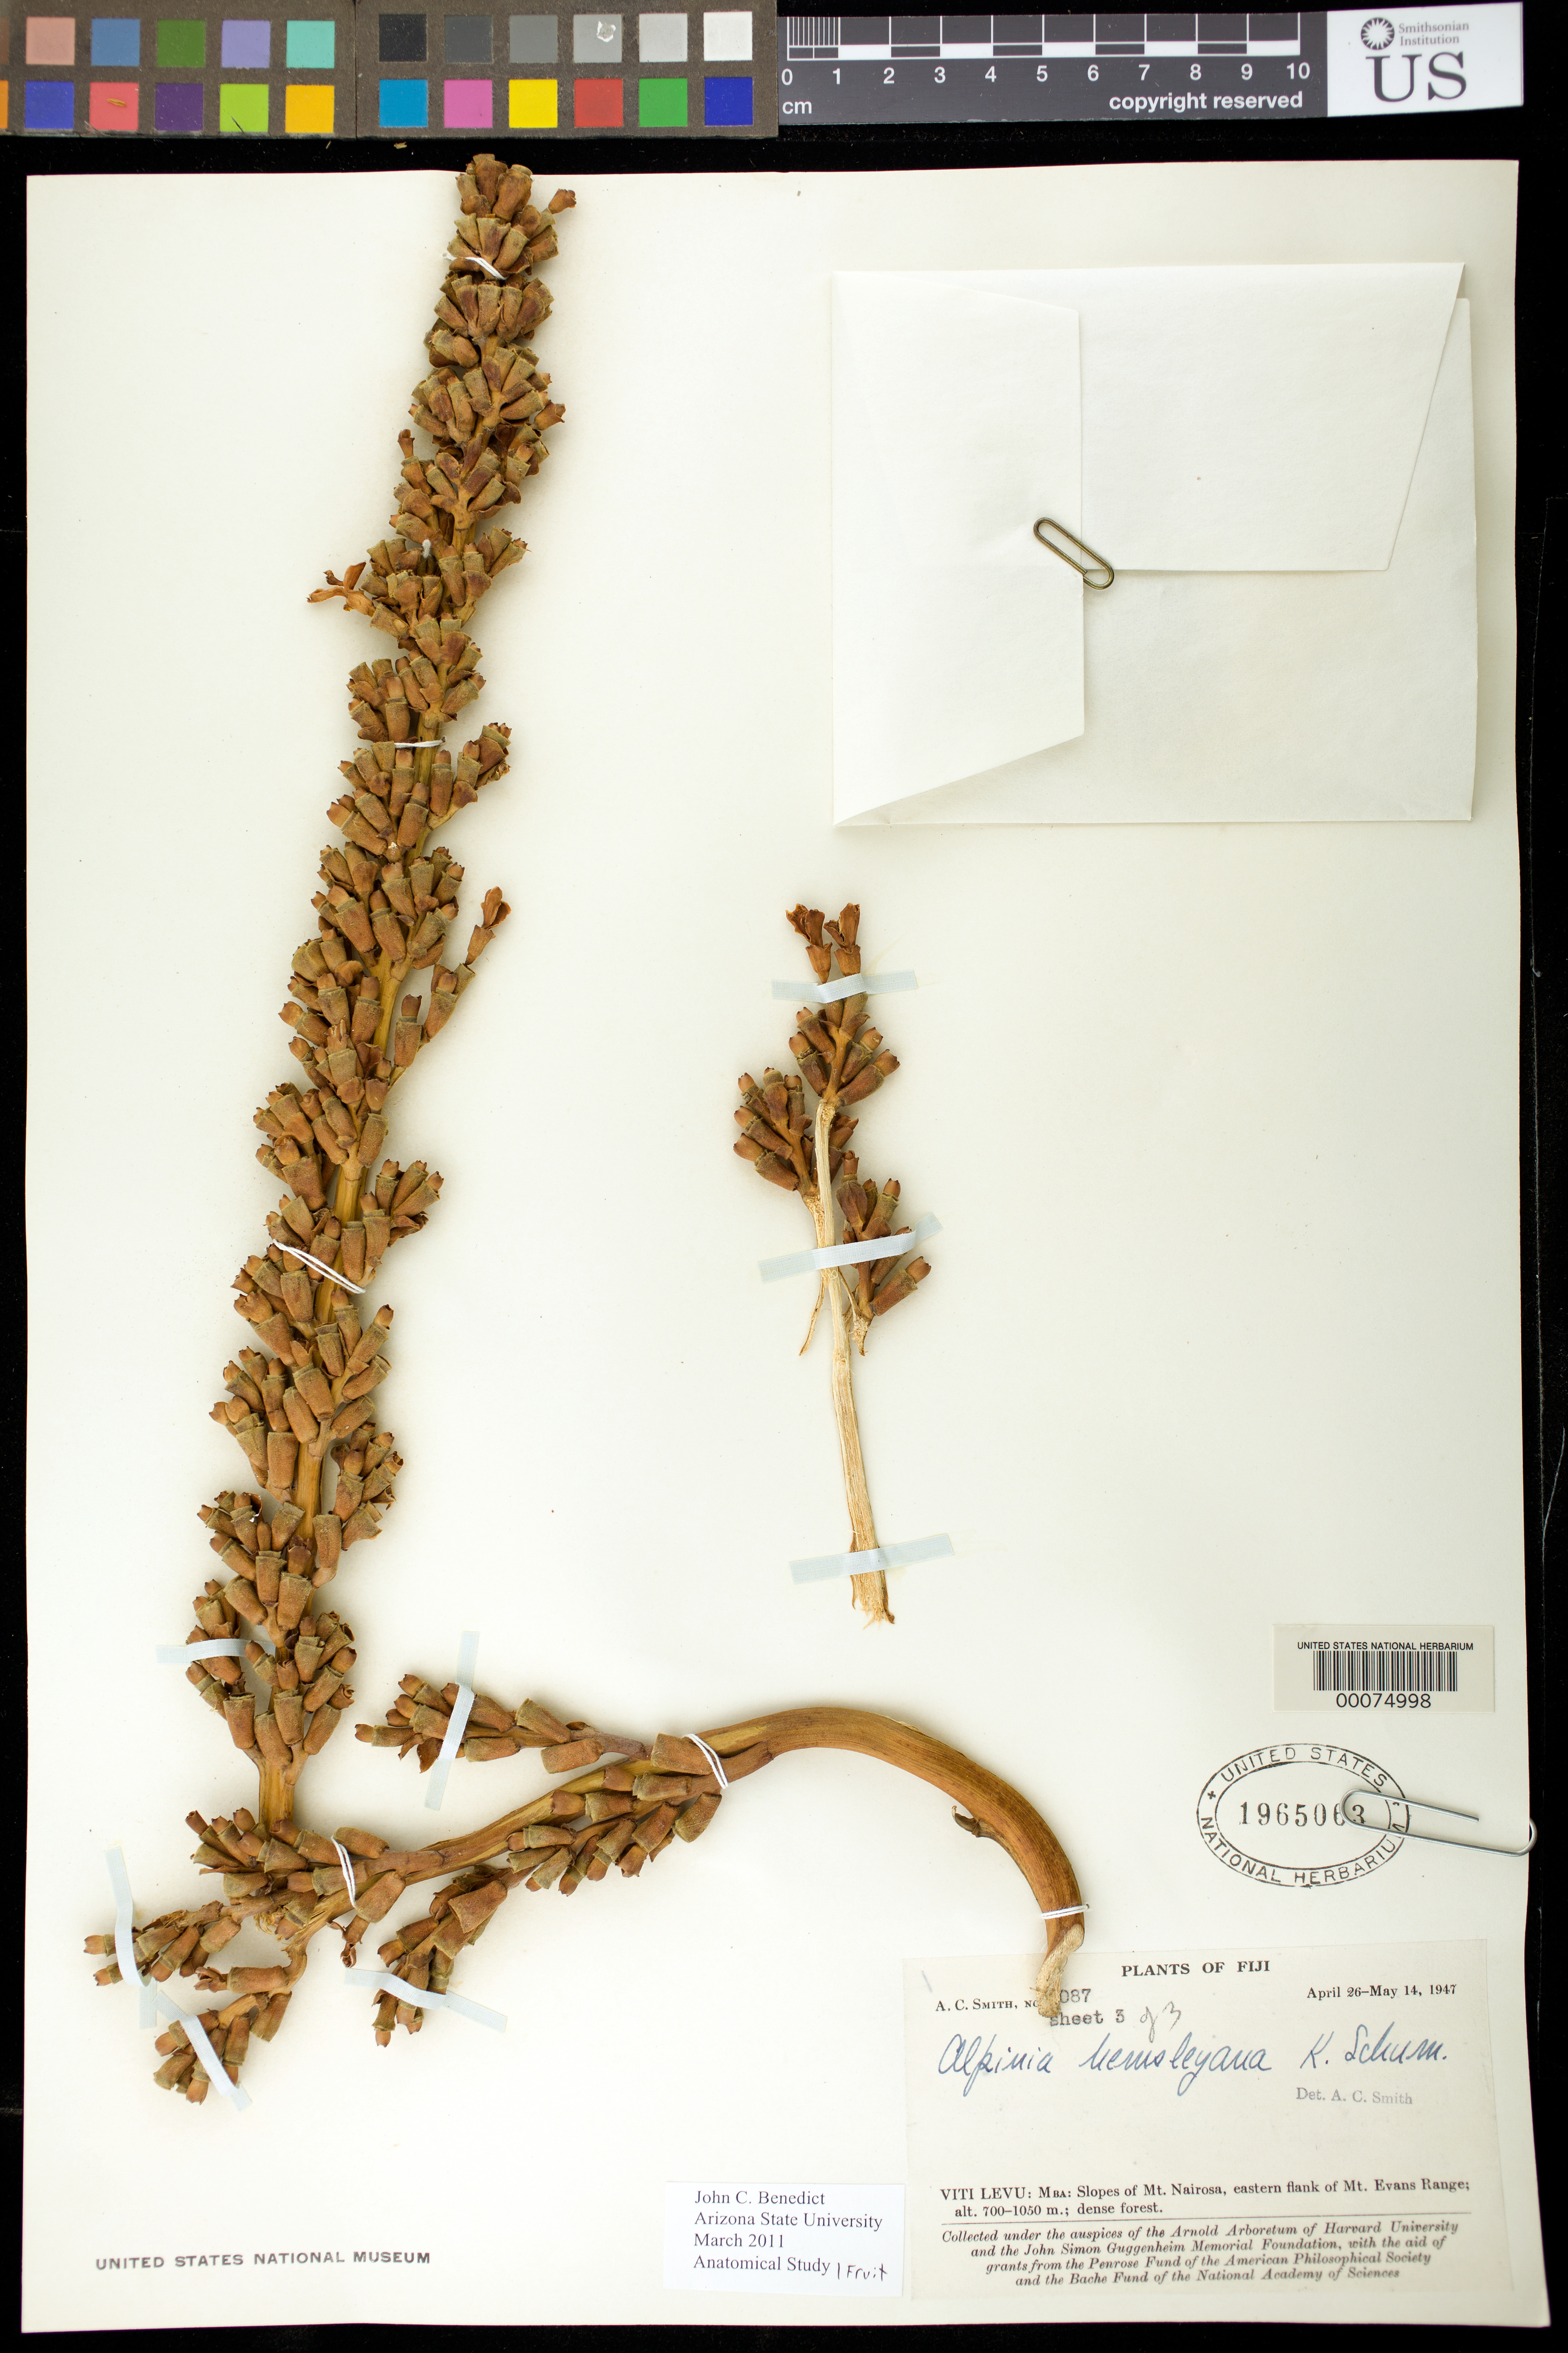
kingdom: Plantae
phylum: Tracheophyta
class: Liliopsida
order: Zingiberales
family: Zingiberaceae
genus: Alpinia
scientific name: Alpinia boia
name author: Seem.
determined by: Newman, M. F.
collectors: A. C. Smith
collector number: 4087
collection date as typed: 26 Apr 1947 to 14 May 1947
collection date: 1947-04-26/1947-05-14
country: Fiji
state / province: Western Division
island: Viti Levu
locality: Mba Prov., slopes of mt nairosa, eastern flank of mt evans range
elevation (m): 700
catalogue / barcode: US 1965063